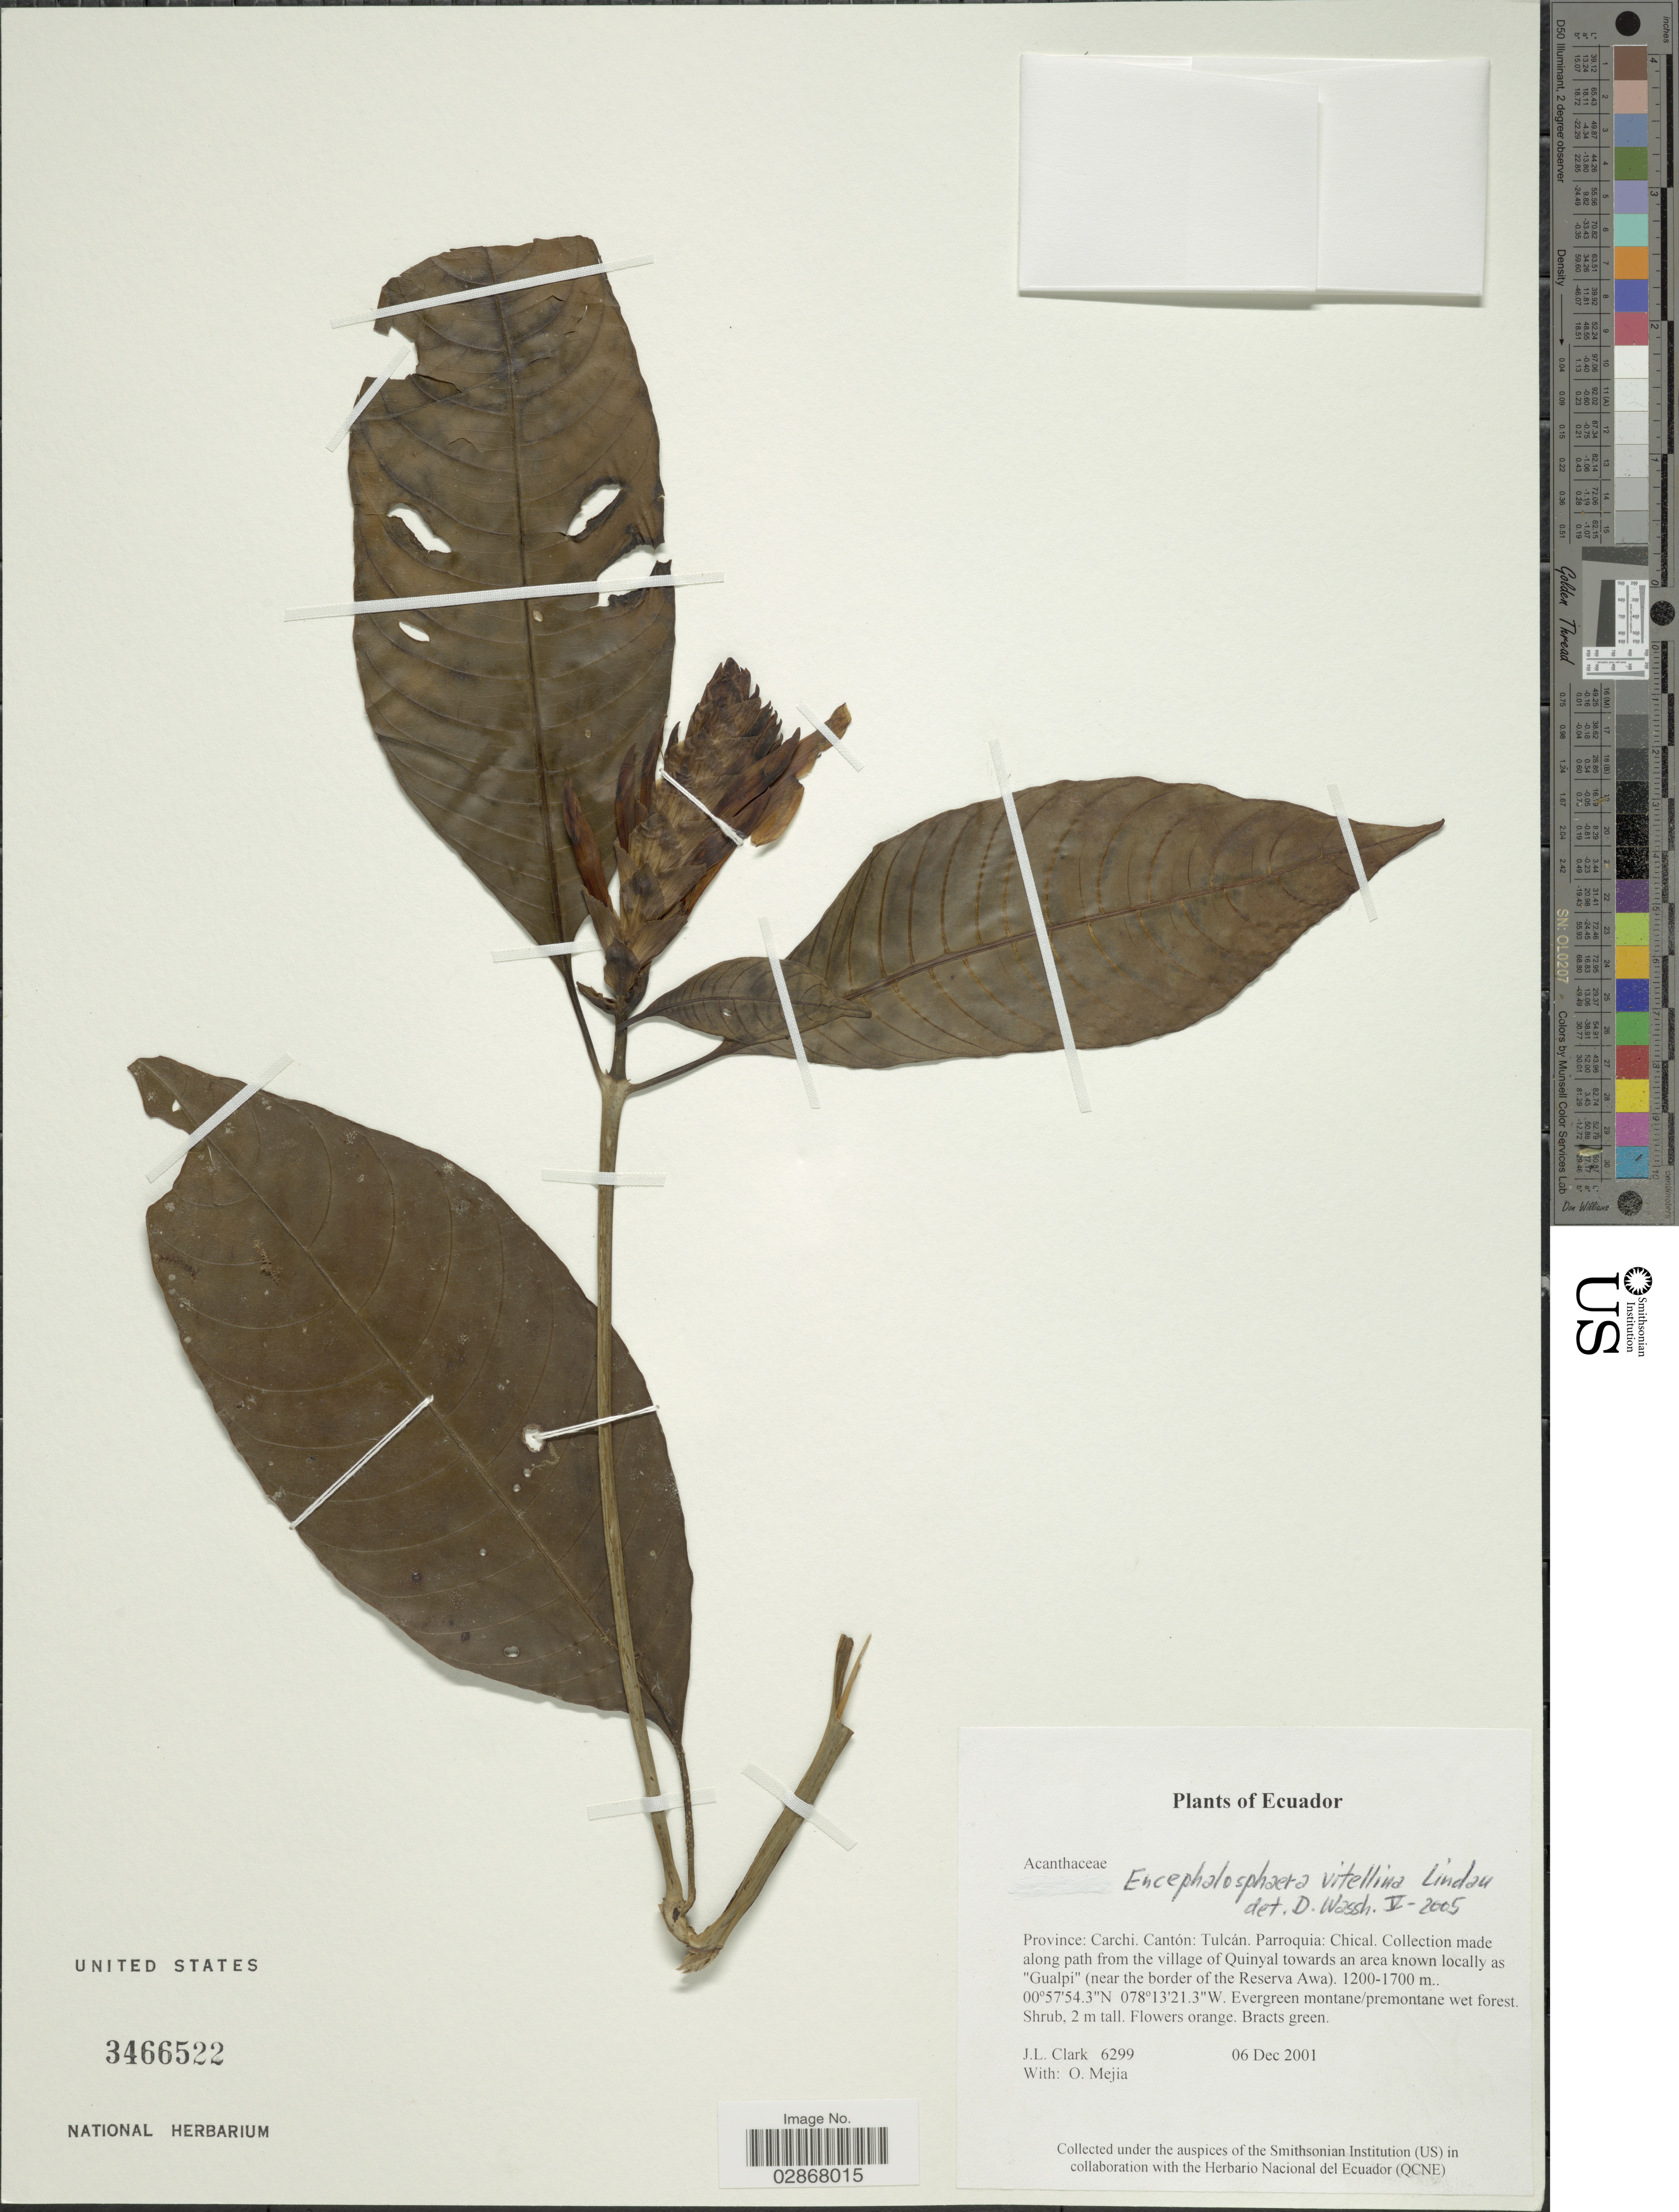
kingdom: Plantae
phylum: Tracheophyta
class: Magnoliopsida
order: Lamiales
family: Acanthaceae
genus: Encephalosphaera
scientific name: Encephalosphaera vitellina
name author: Lindau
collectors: J. L. Clark & O. Mejia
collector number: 6299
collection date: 2001-12-06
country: Ecuador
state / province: Carchi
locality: Cantón: Tulcán. Parroquia: Chical. Along path from the village of Quinyal towards an area known locally as "Gualpi" (near the border of the Reserva Awa).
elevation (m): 1200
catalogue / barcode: US 3466522